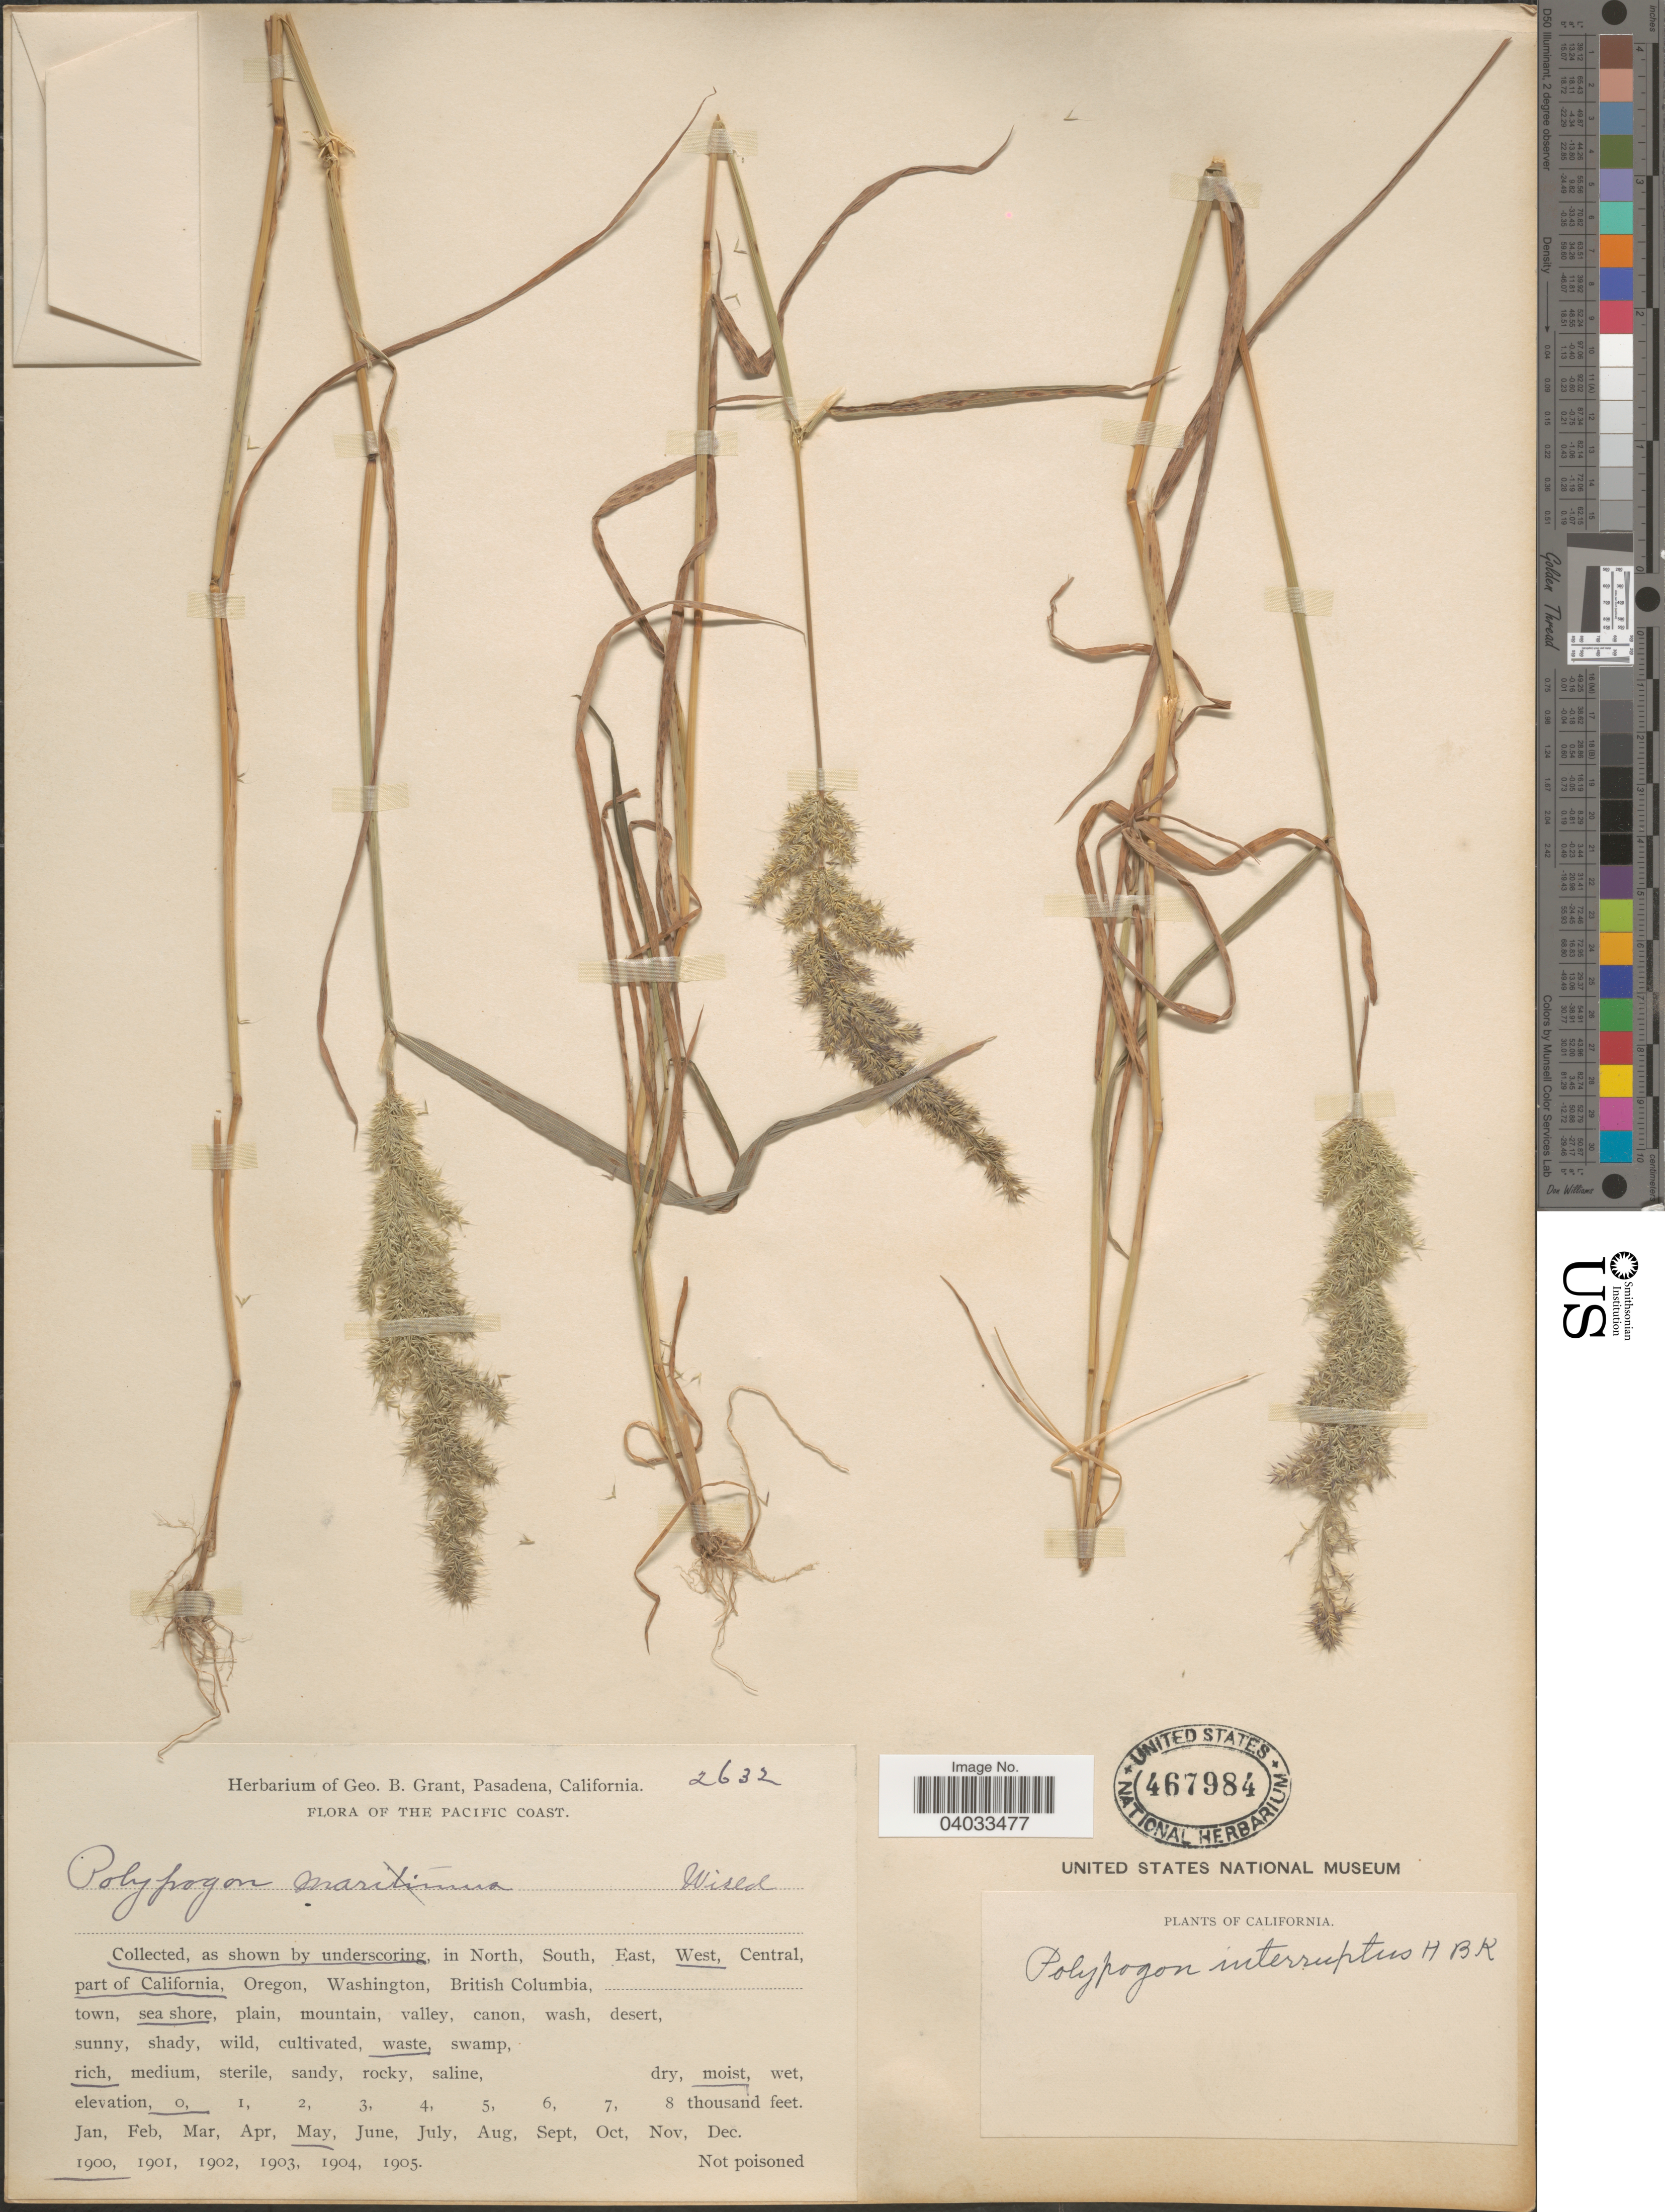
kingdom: Plantae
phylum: Tracheophyta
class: Liliopsida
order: Poales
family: Poaceae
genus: Polypogon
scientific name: Polypogon interruptus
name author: Kunth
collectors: ex herb. Geo. B. Grant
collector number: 2632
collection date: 1900-05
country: United States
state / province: California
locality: The Pacific Coast. West part of California.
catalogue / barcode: US 467984